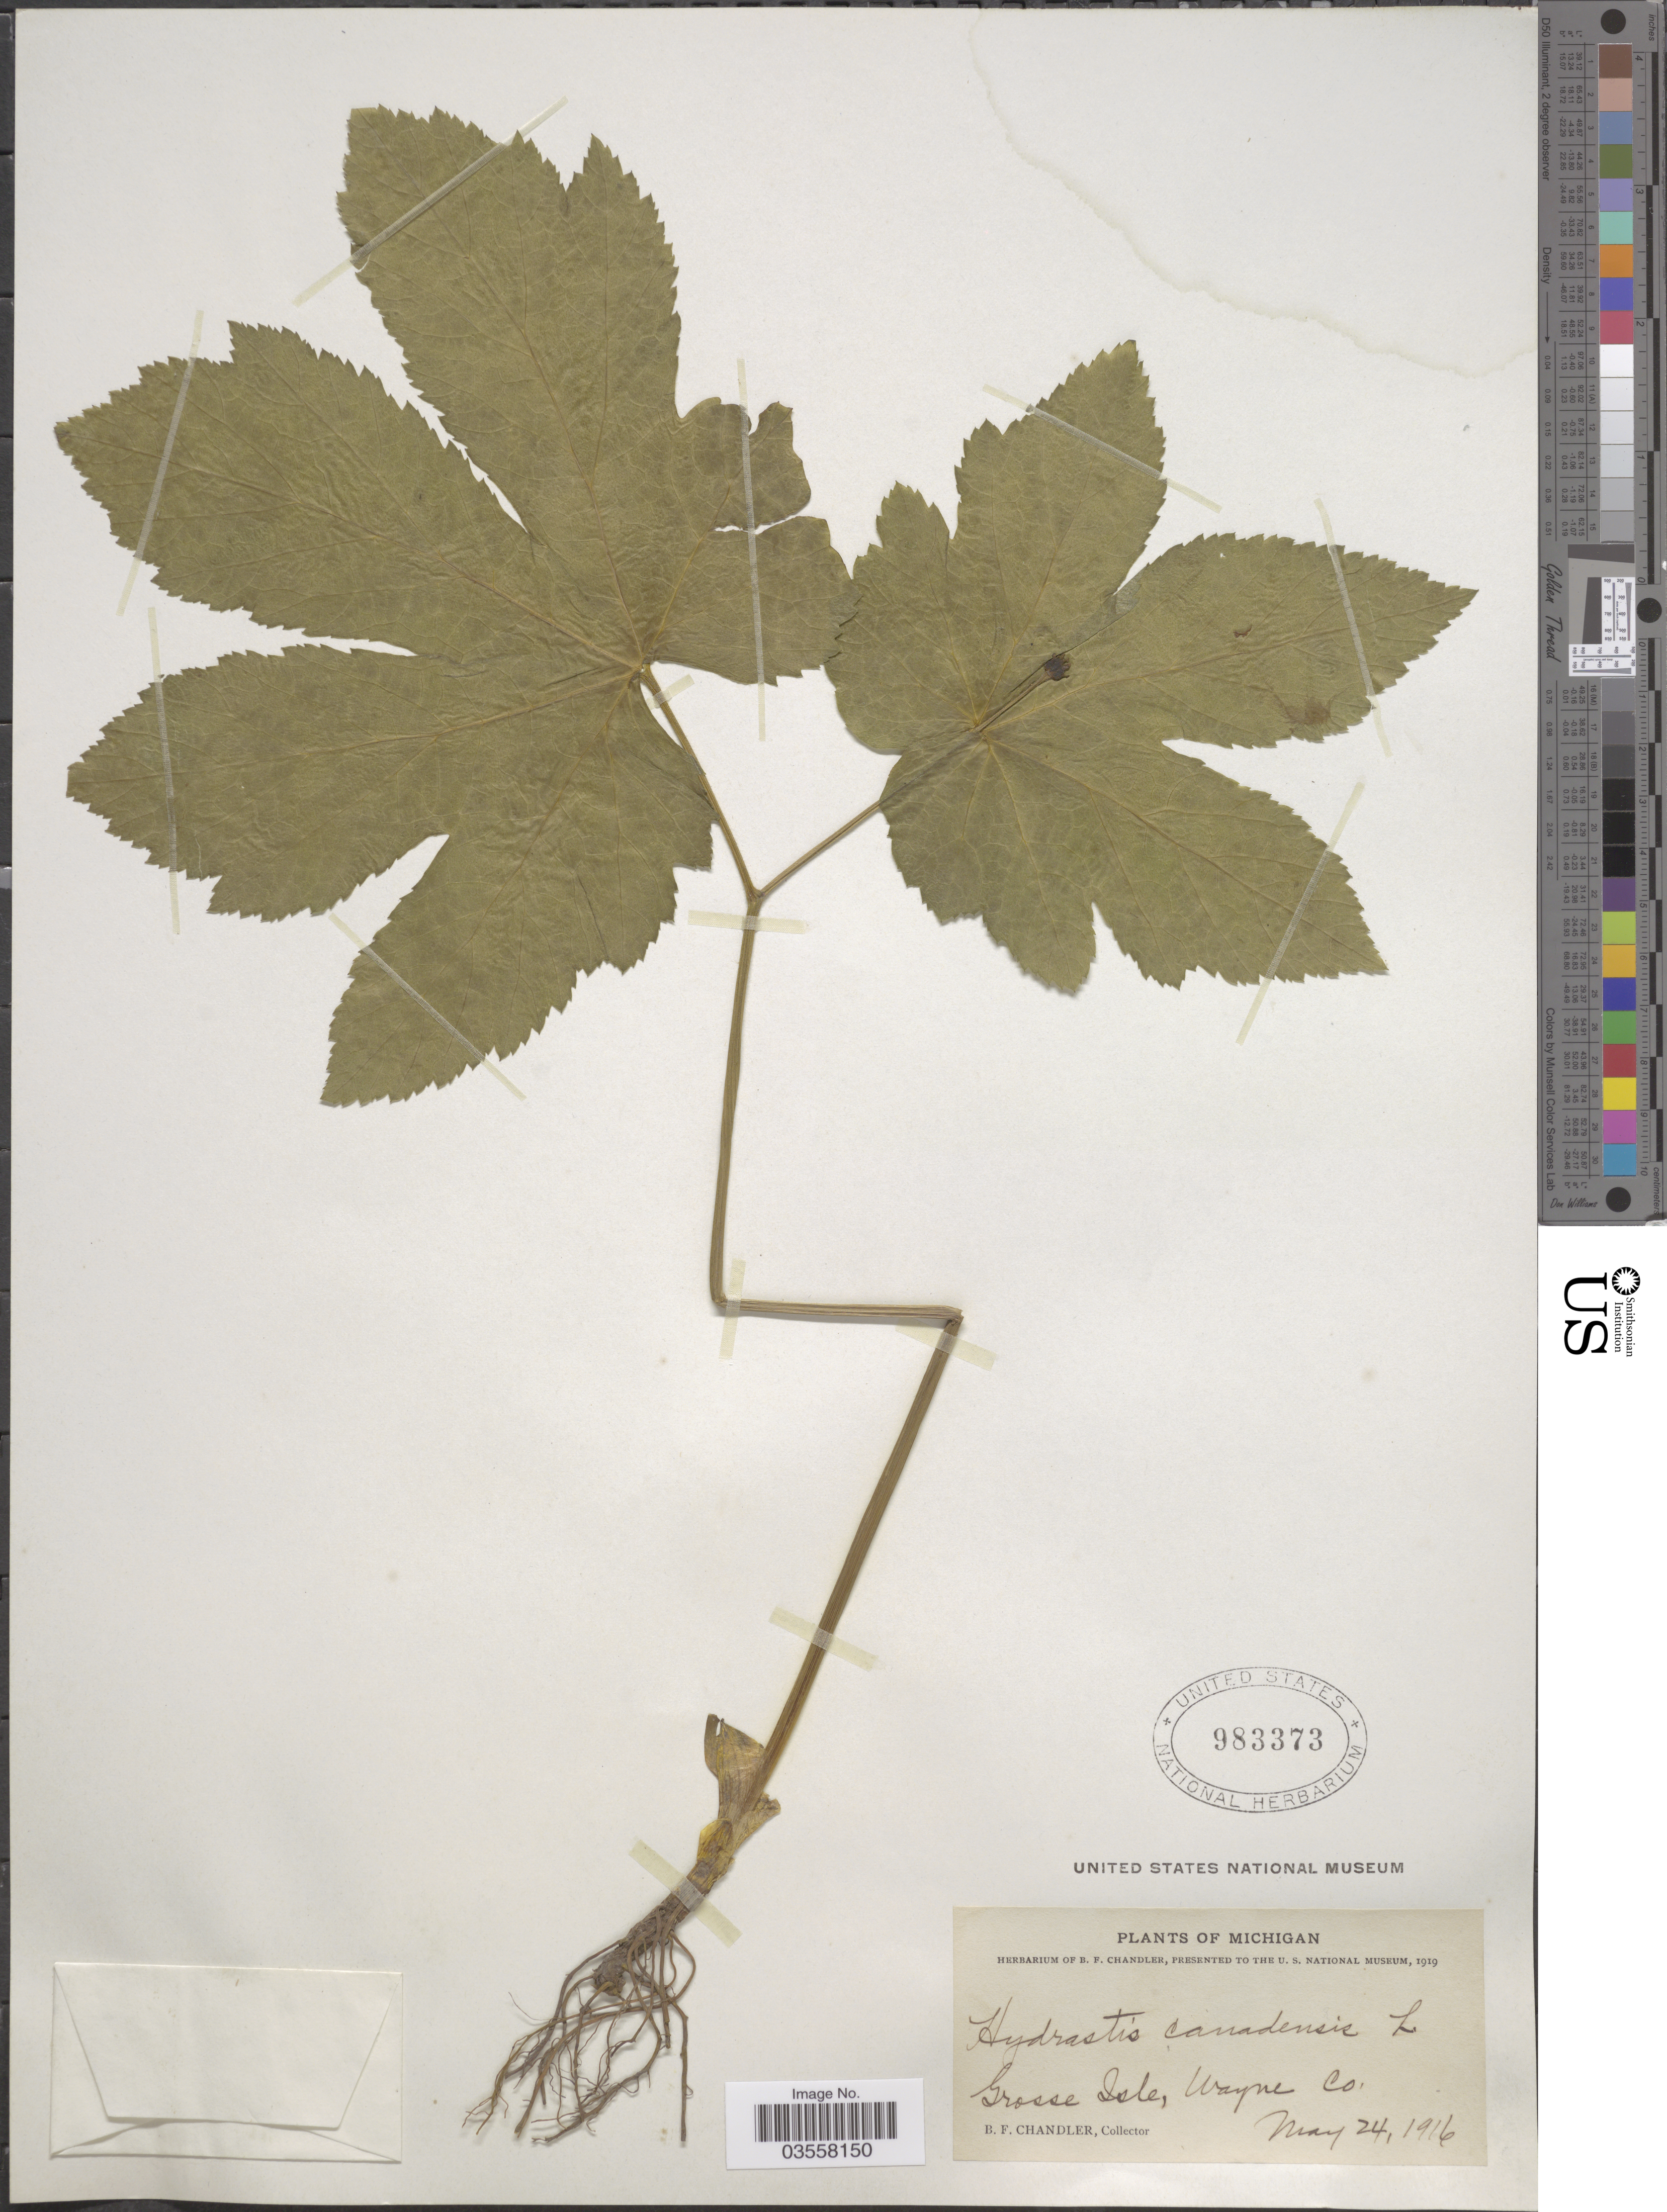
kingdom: Plantae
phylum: Tracheophyta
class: Magnoliopsida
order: Ranunculales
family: Ranunculaceae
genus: Hydrastis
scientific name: Hydrastis canadensis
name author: L.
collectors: B. F. Chandler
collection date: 1916-05-24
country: United States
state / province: Michigan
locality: Grosse Isle, Wayne Co.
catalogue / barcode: US 983373